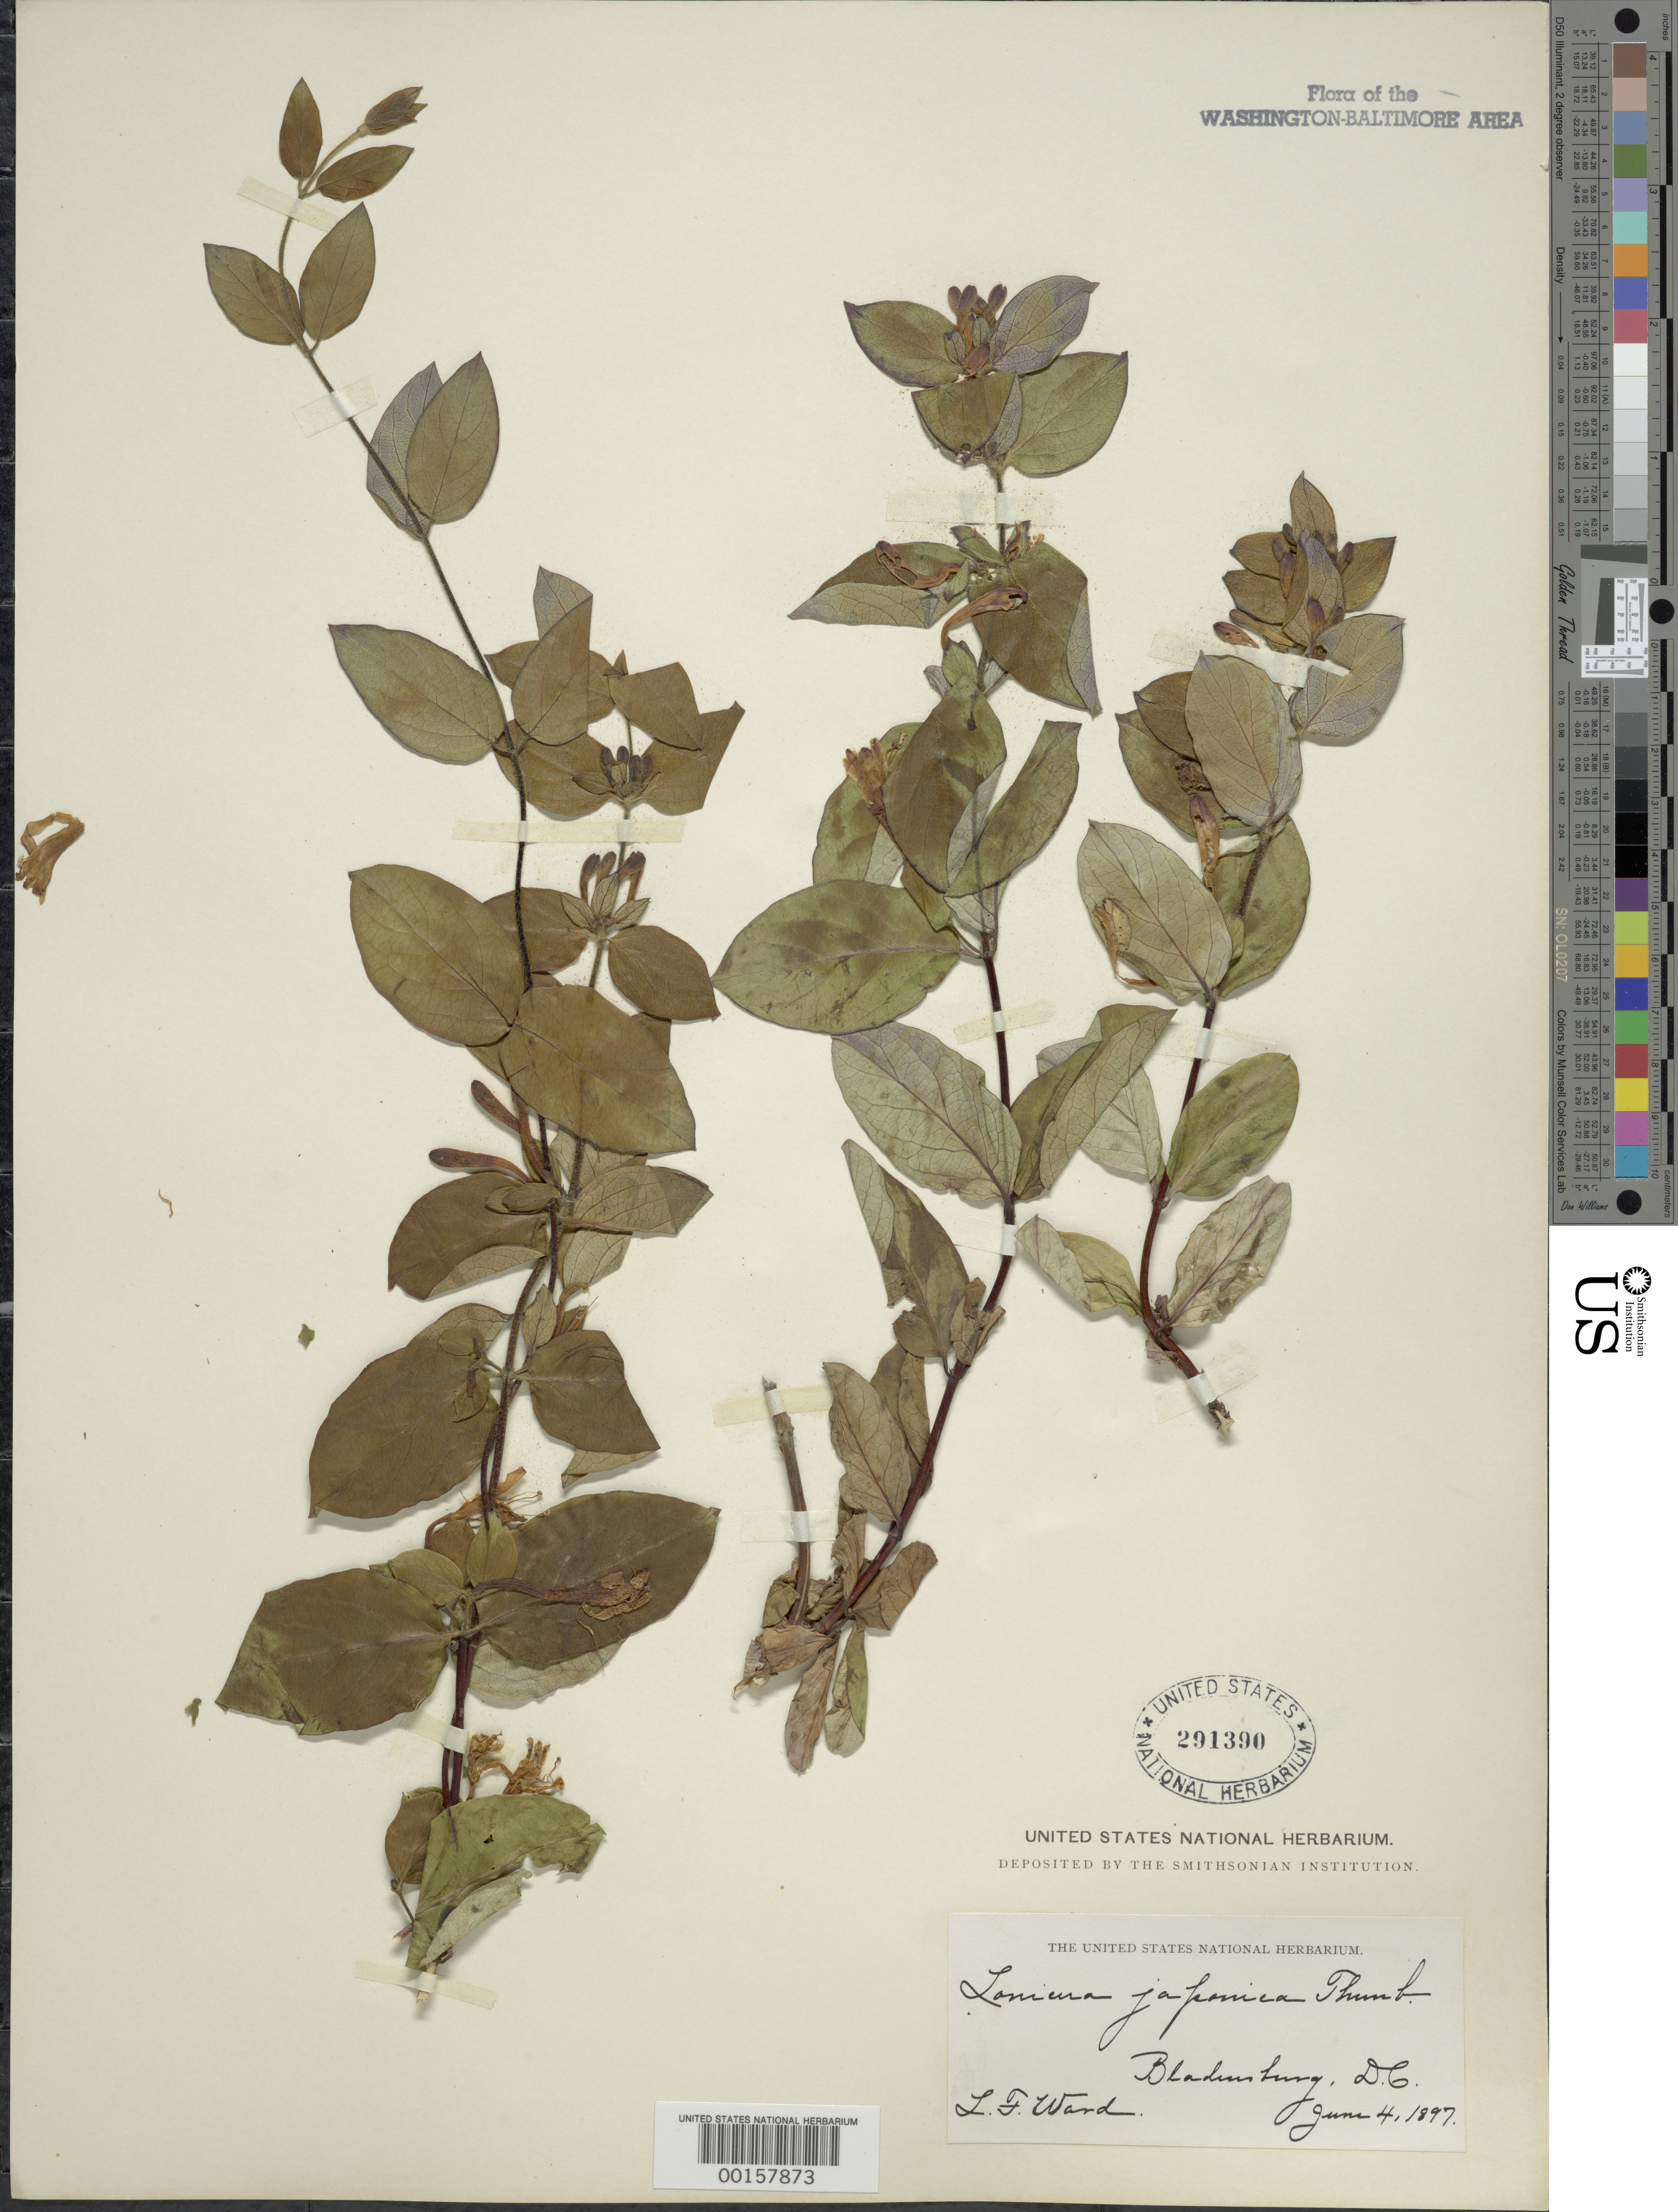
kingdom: Plantae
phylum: Tracheophyta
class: Magnoliopsida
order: Dipsacales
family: Caprifoliaceae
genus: Lonicera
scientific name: Lonicera japonica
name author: Thunb.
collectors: L. F. Ward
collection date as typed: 04 Jun 1897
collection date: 1897-06-04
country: United States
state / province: Maryland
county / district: Prince George's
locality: Bladensburg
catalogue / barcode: US 291390